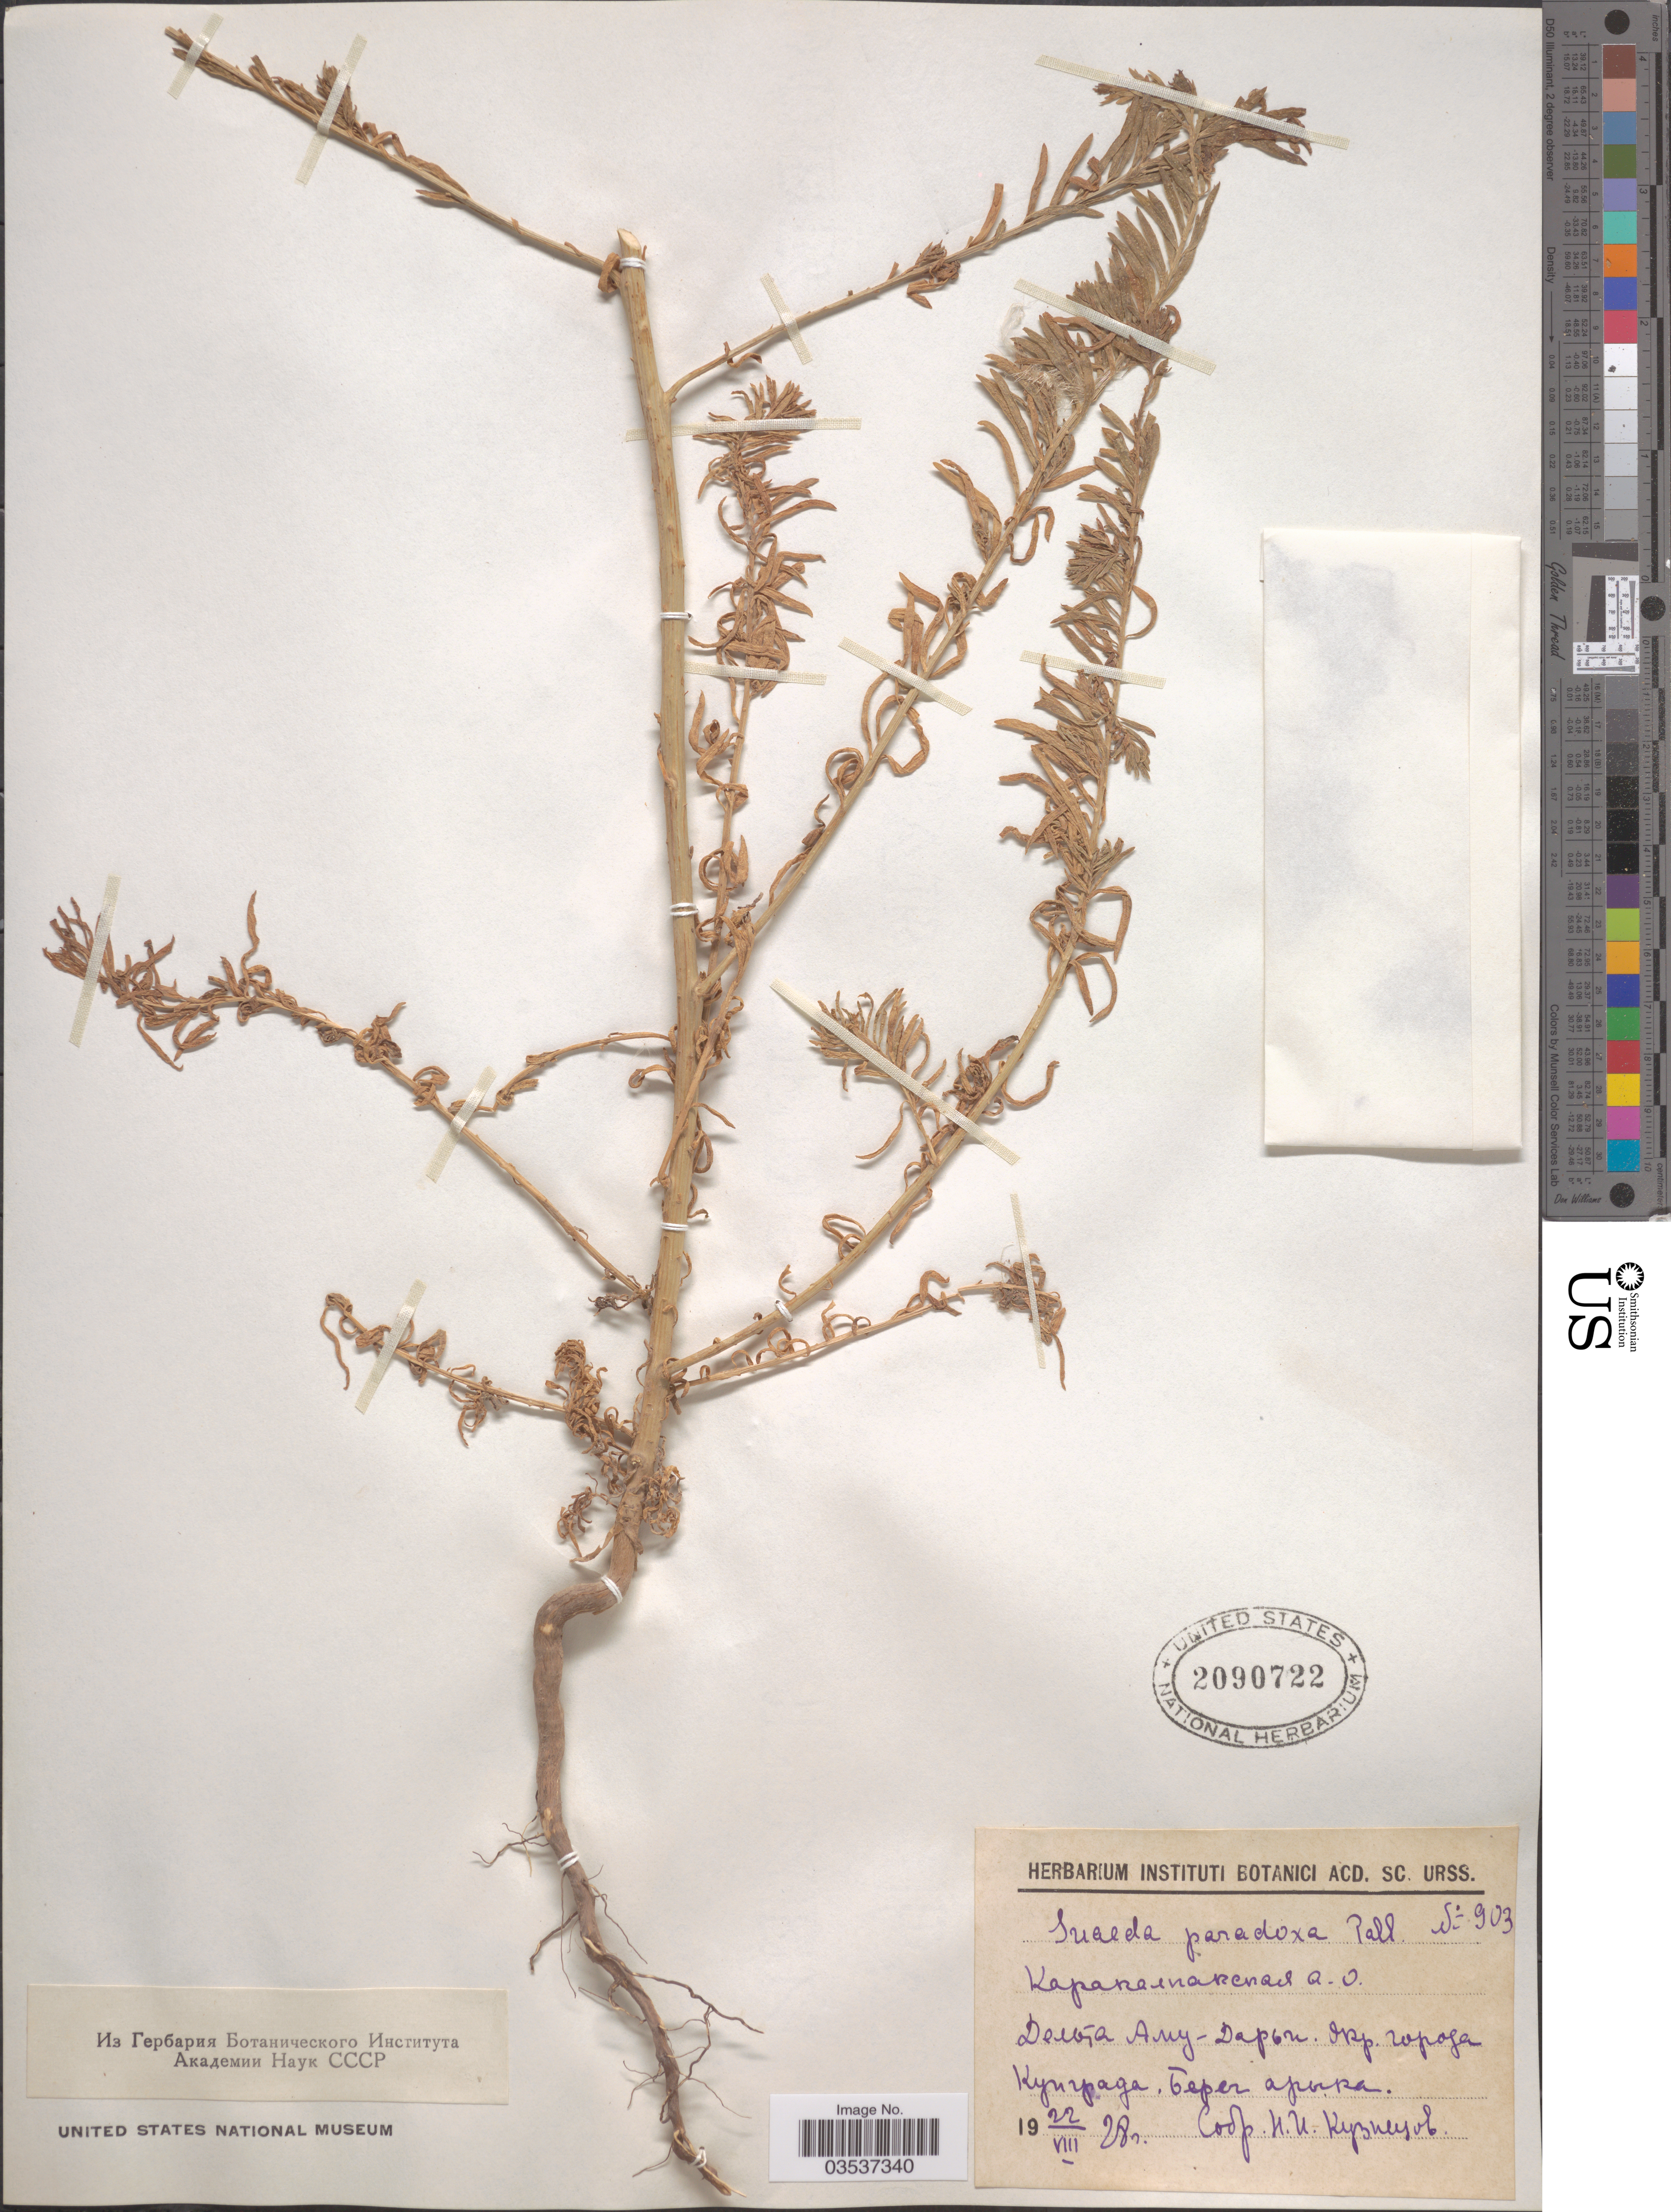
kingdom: Plantae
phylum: Tracheophyta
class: Magnoliopsida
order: Caryophyllales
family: Amaranthaceae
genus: Suaeda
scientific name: Suaeda paradoxa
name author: (Bunge) Bunge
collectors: N. Kuznetsov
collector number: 903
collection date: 1928-08-22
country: Uzbekistan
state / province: Qoraqalpog'iston Republikasi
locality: Delta of River Amu-Darya, vicinity of Kungrad.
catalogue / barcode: US 2090722